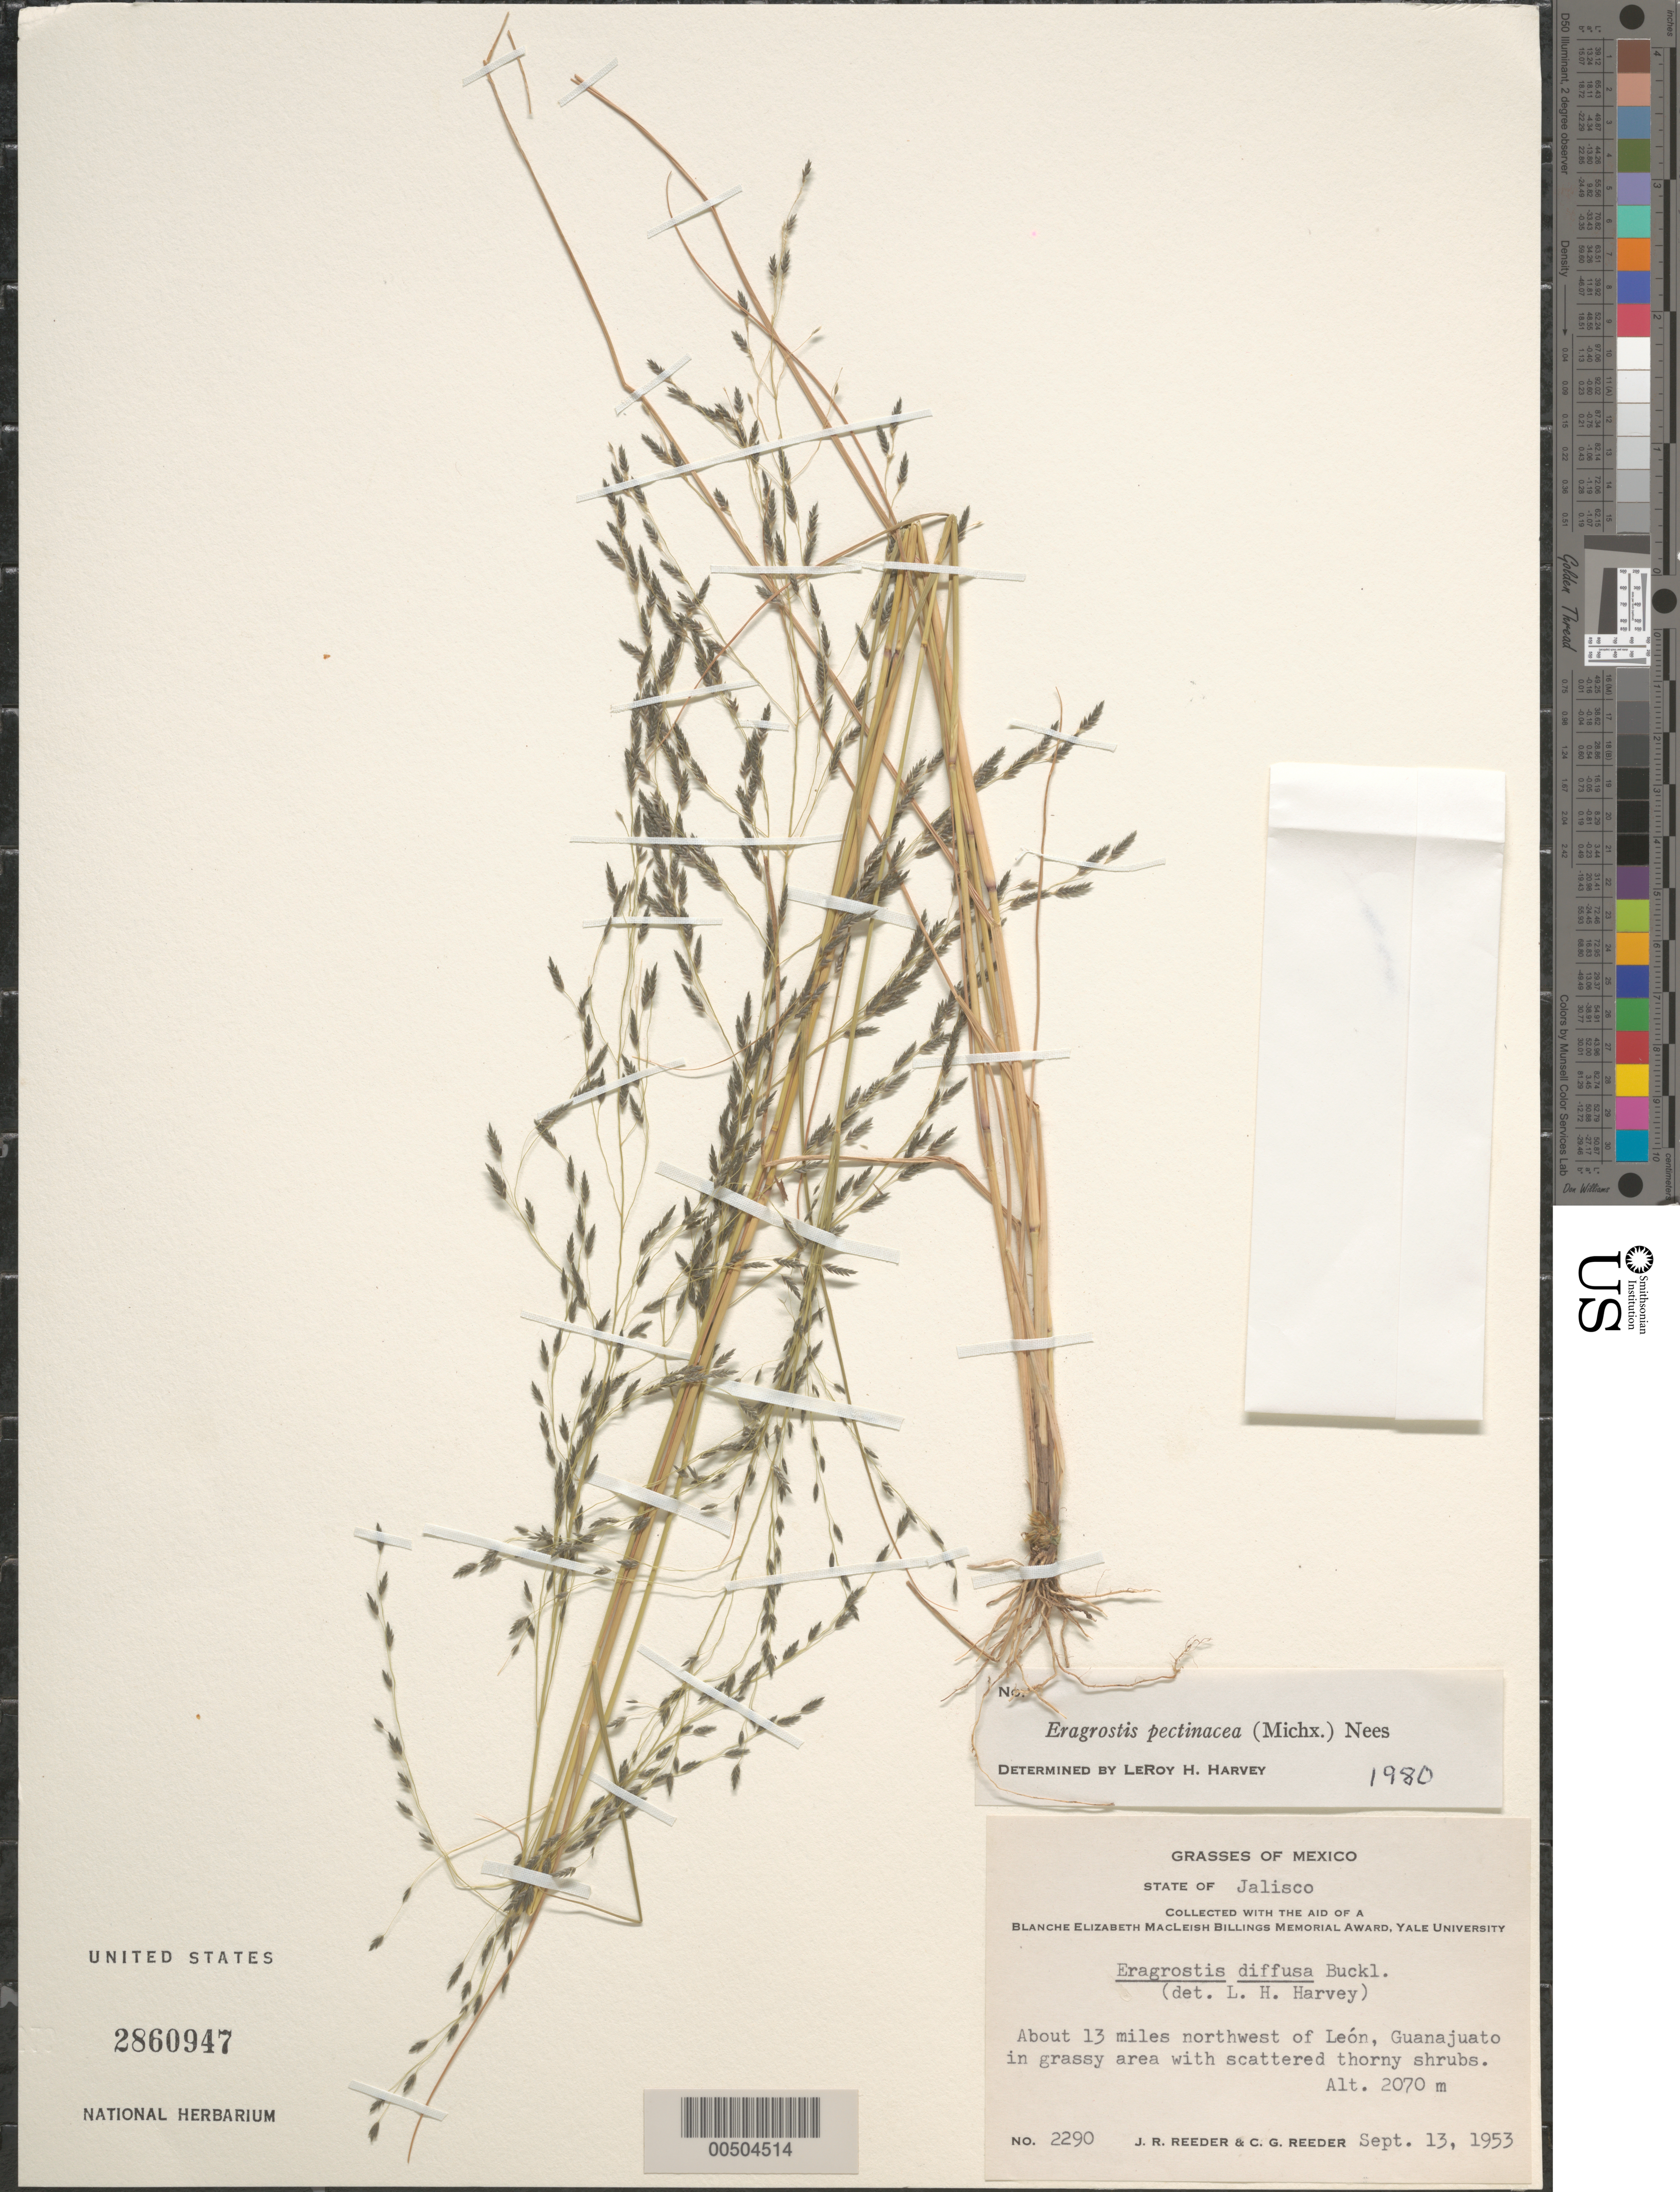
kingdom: Plantae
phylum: Tracheophyta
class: Liliopsida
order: Poales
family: Poaceae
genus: Eragrostis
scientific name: Eragrostis pectinacea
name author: (Michx.) Nees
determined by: Harvey, L. H.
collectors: J. R. Reeder & C. G. Reeder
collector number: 2290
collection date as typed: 13 Sep 1953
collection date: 1953-09-13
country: Mexico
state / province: Jalisco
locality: About 13 mi NW of León, Guanajuato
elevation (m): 2070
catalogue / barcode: US 2860947